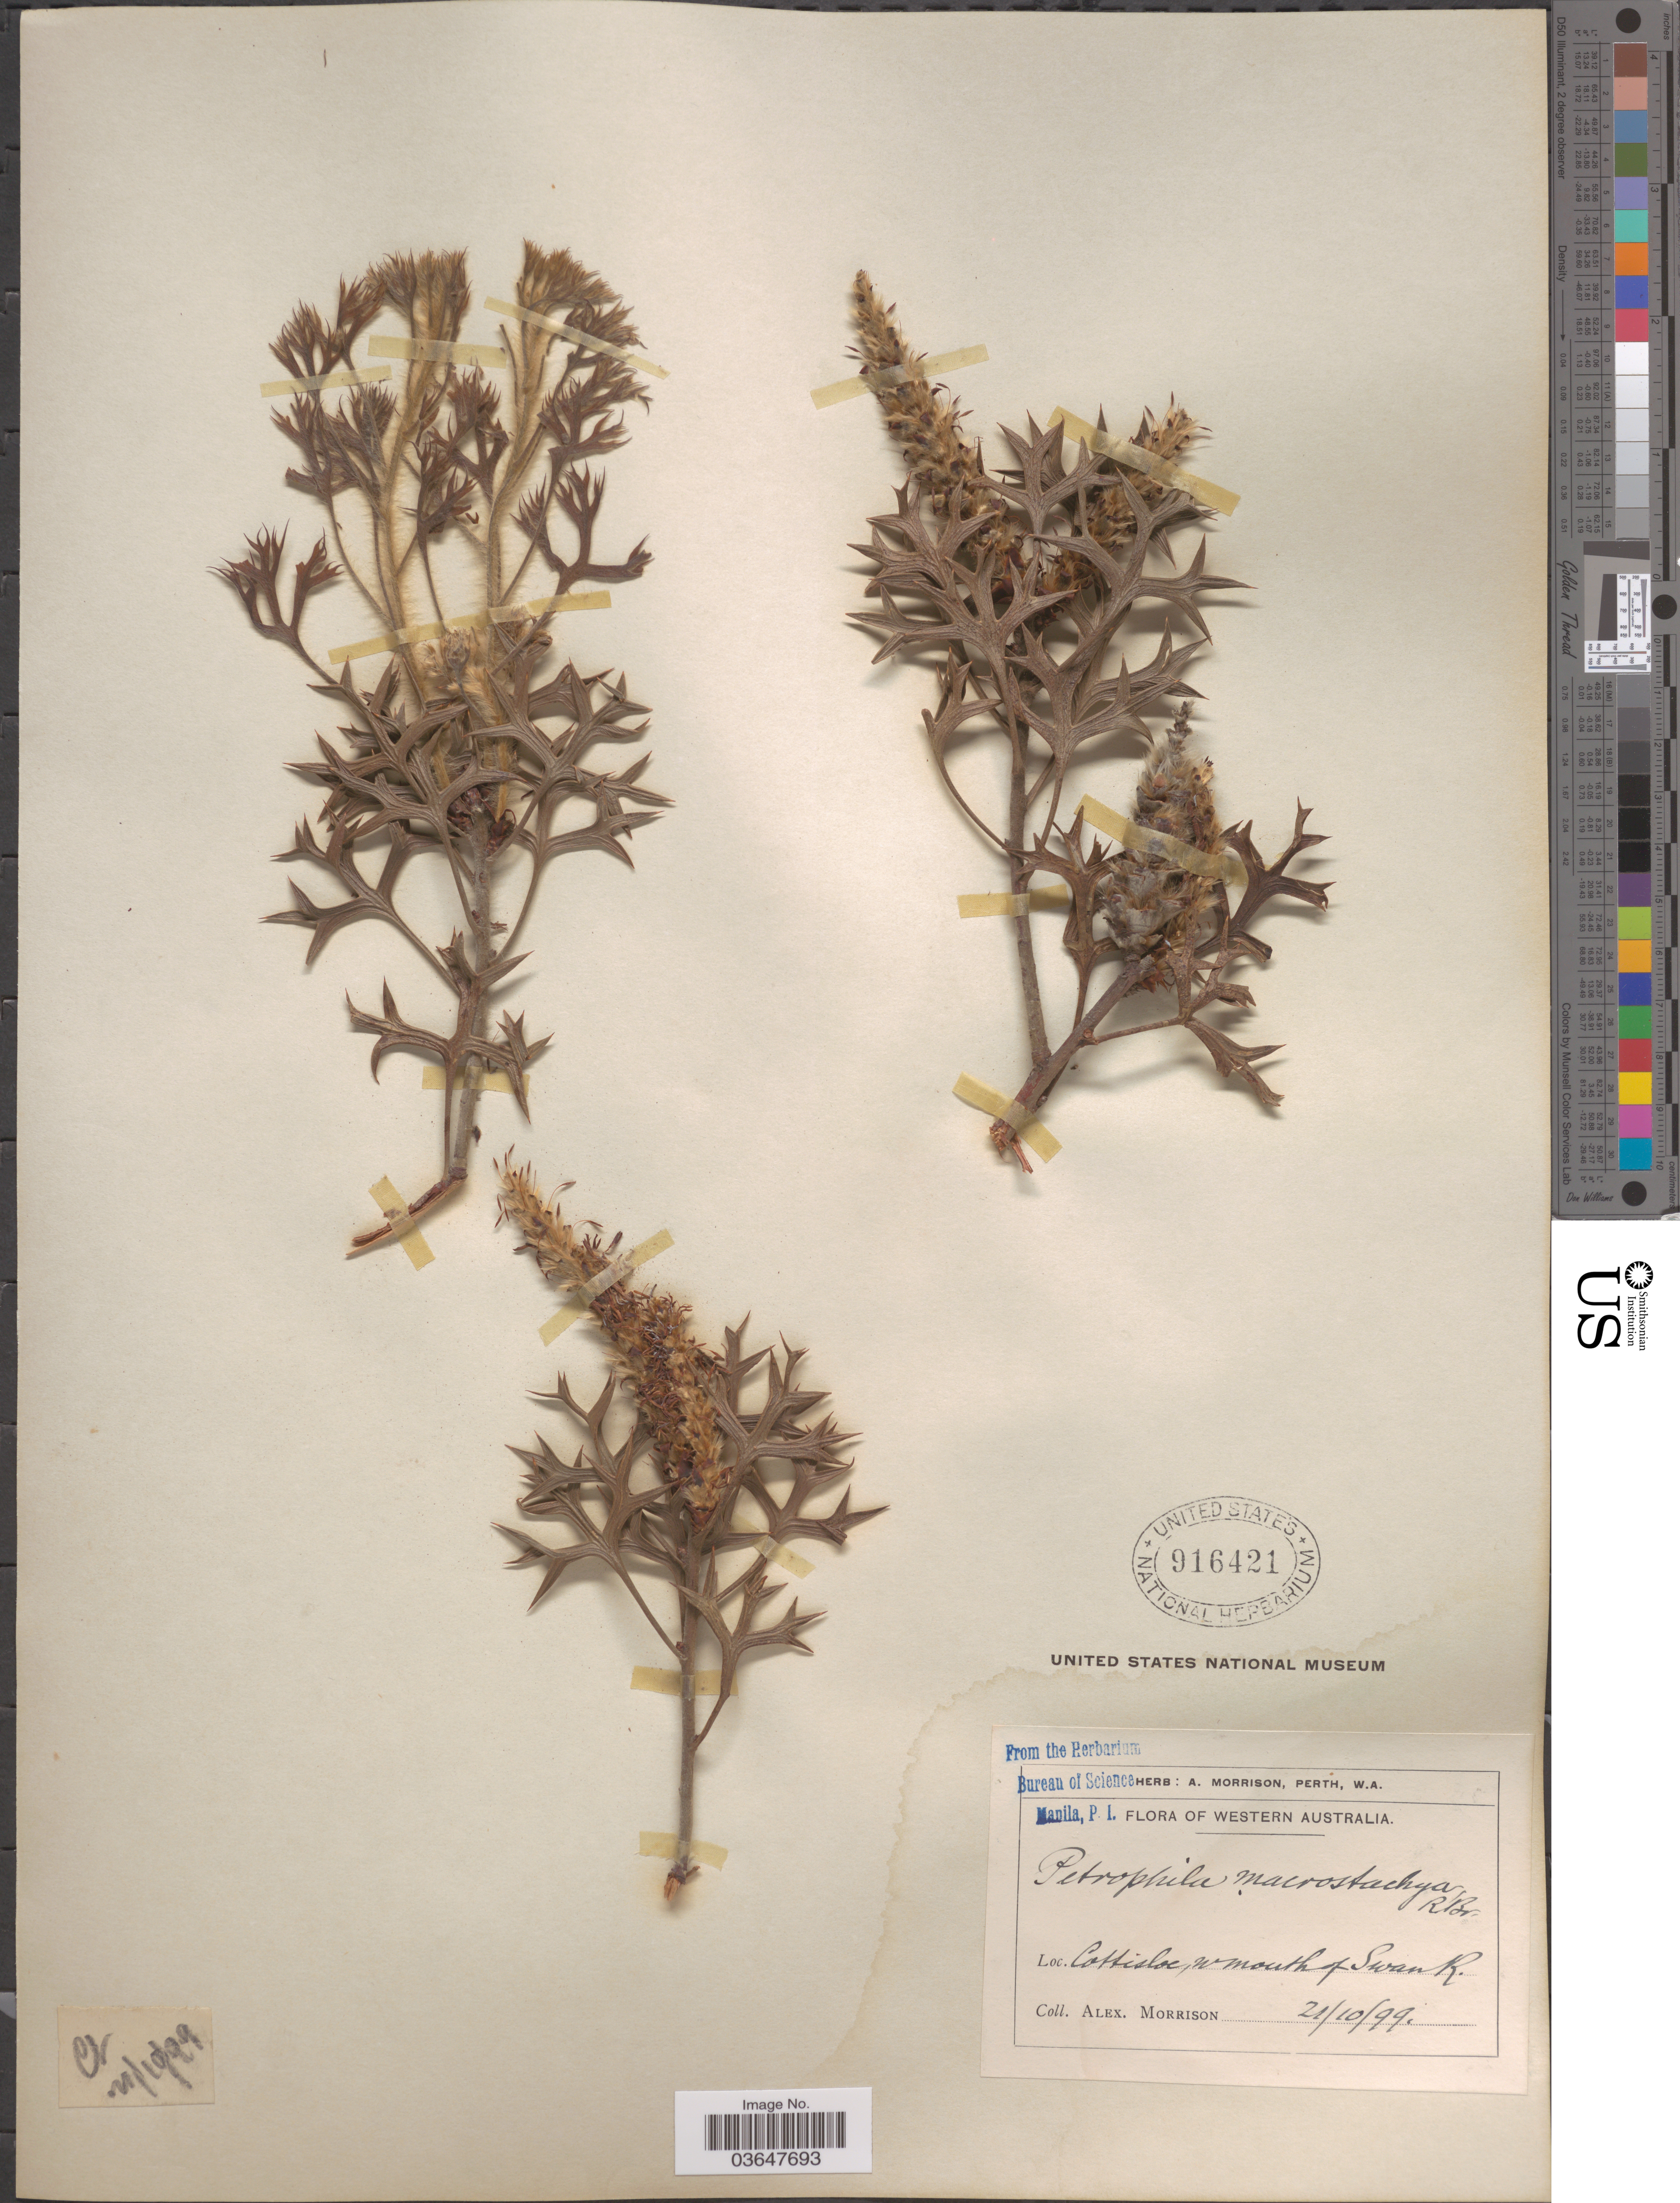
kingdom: Plantae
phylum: Tracheophyta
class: Magnoliopsida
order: Proteales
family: Proteaceae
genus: Petrophile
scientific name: Petrophile macrostachya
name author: R. Br.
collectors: A. Morrison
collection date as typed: Transcribed d/m/y: 21/10/99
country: Australia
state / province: Western Australia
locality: Cottisloe, w mouth of Swan R.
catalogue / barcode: US 916421